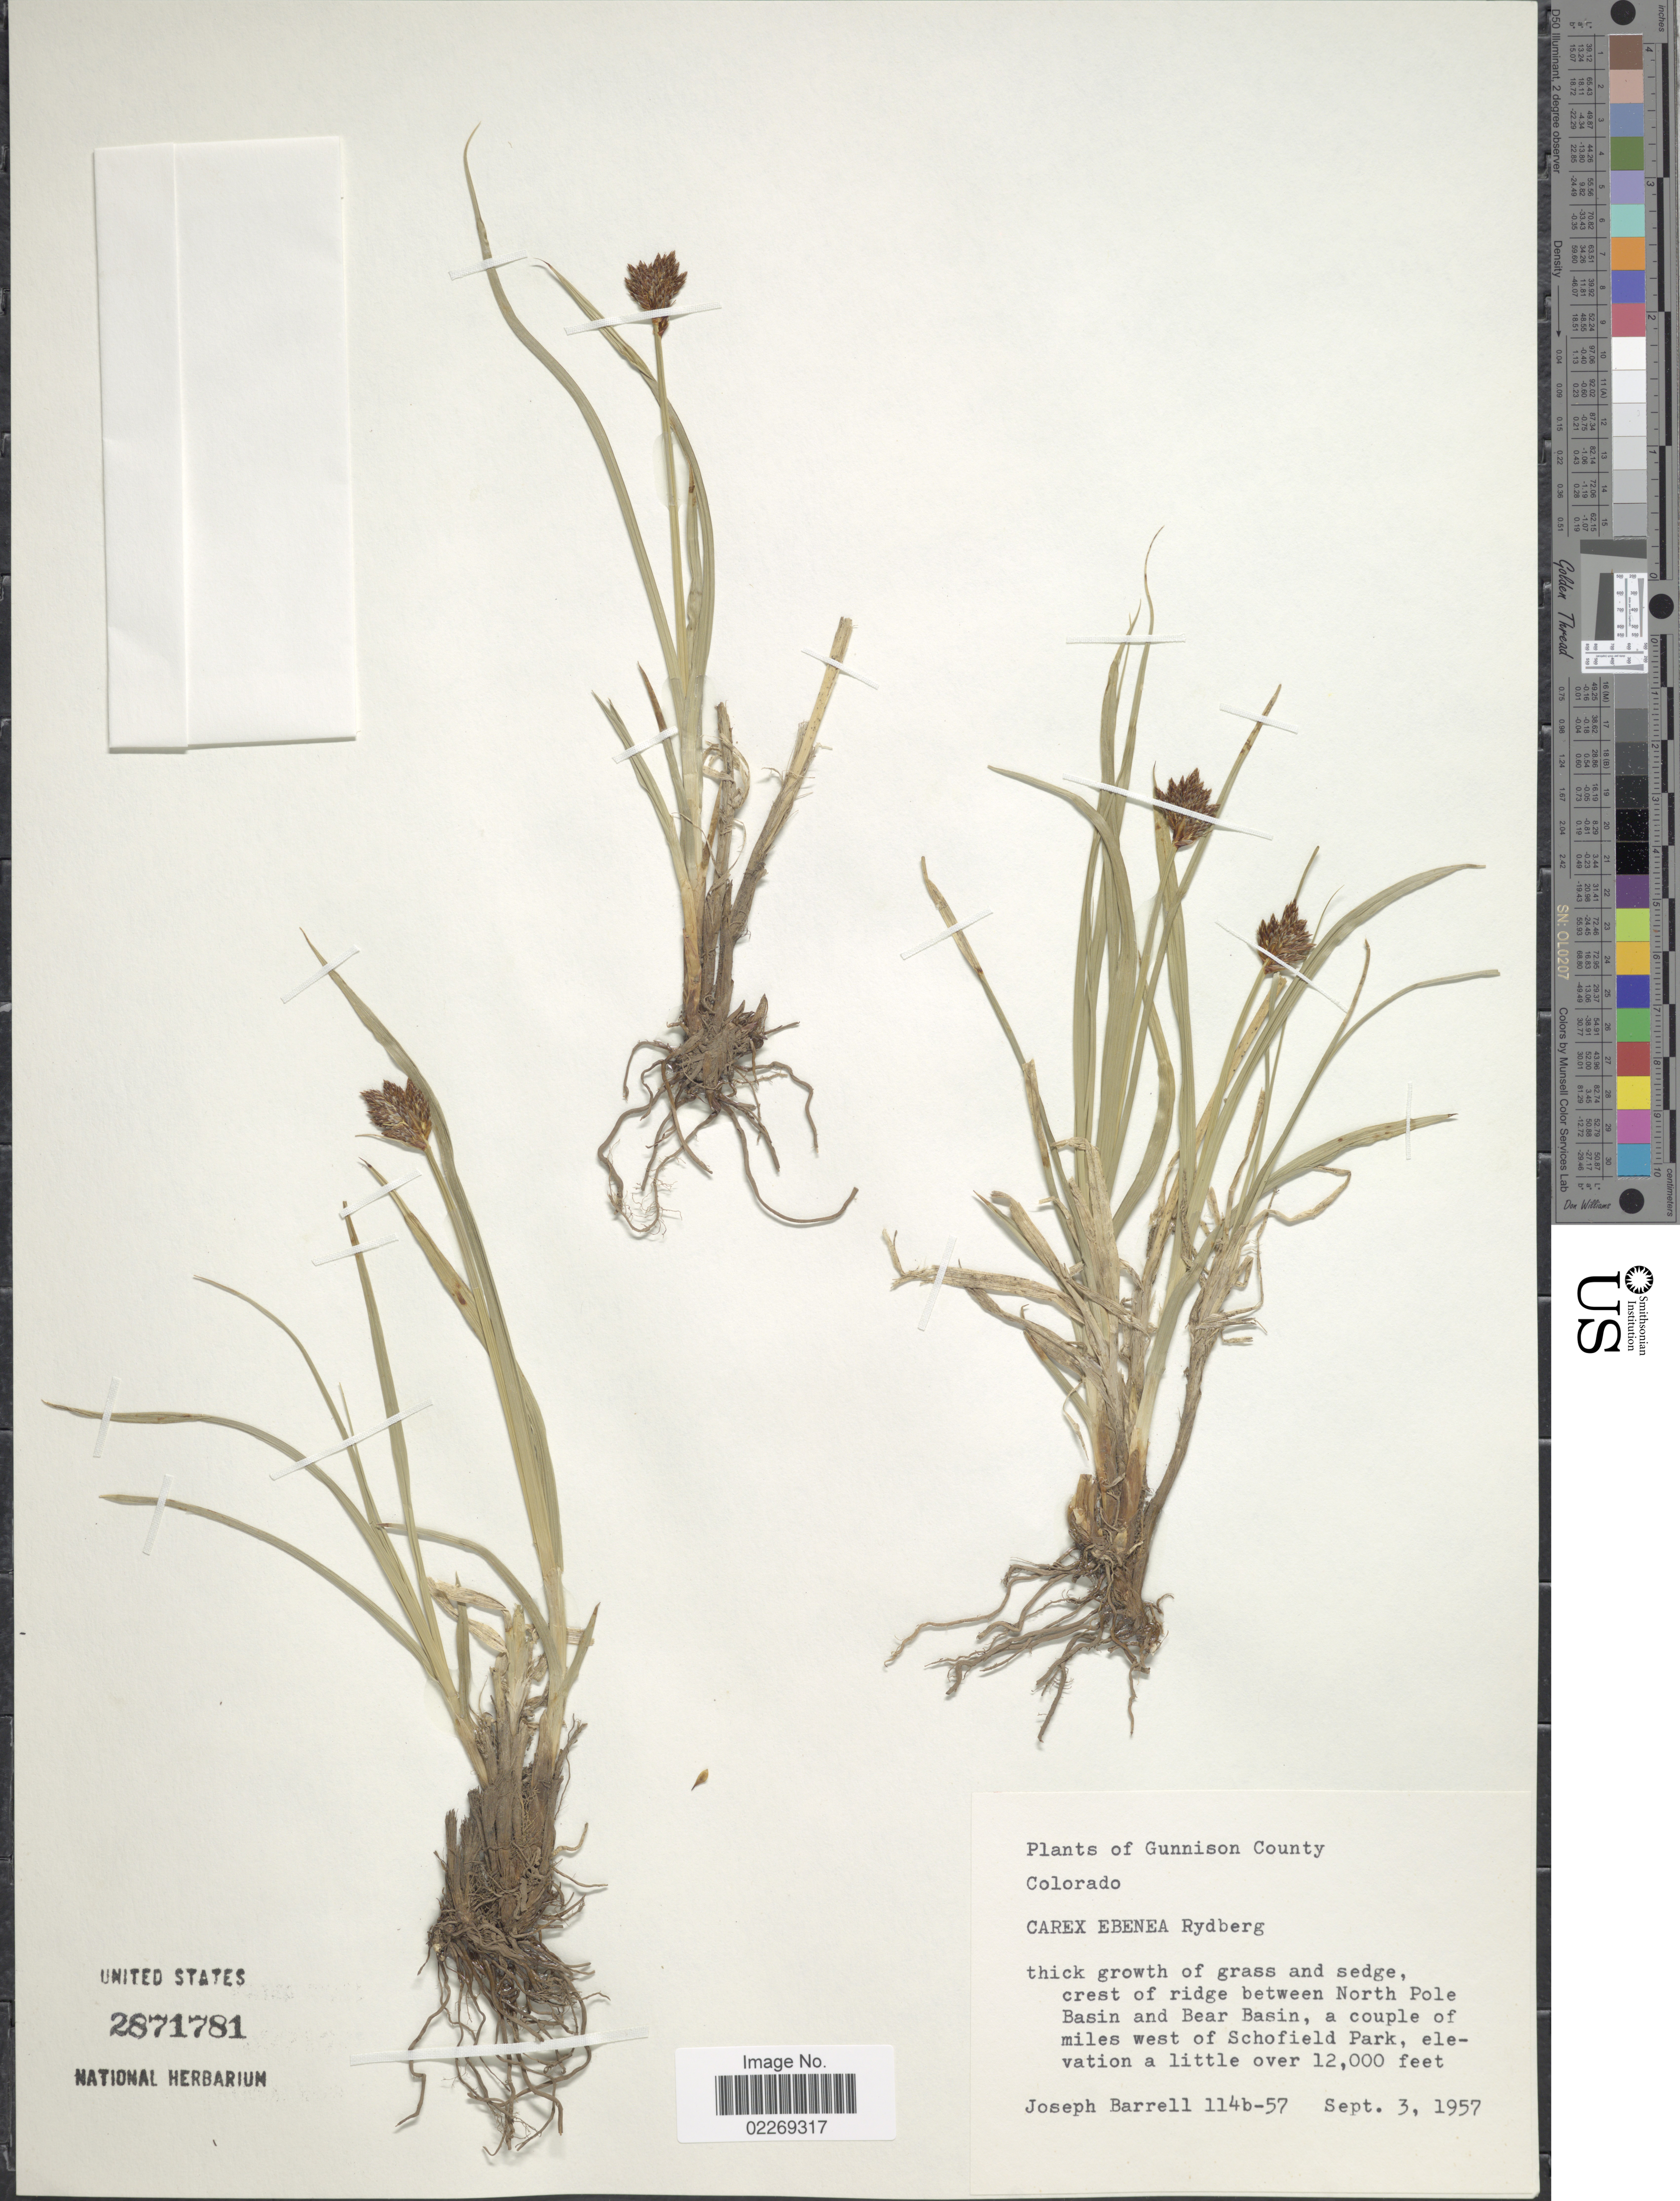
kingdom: Plantae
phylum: Tracheophyta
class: Liliopsida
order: Poales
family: Cyperaceae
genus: Carex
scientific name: Carex ebenea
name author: Rydb.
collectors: J. Barrell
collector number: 114b-57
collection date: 1957-09-03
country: United States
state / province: Colorado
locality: Gunnison County. Crest of ridge between North Pole Basin and Bear Basin, a couple of miles west of Schofield Park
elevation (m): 3658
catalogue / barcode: US 2871781